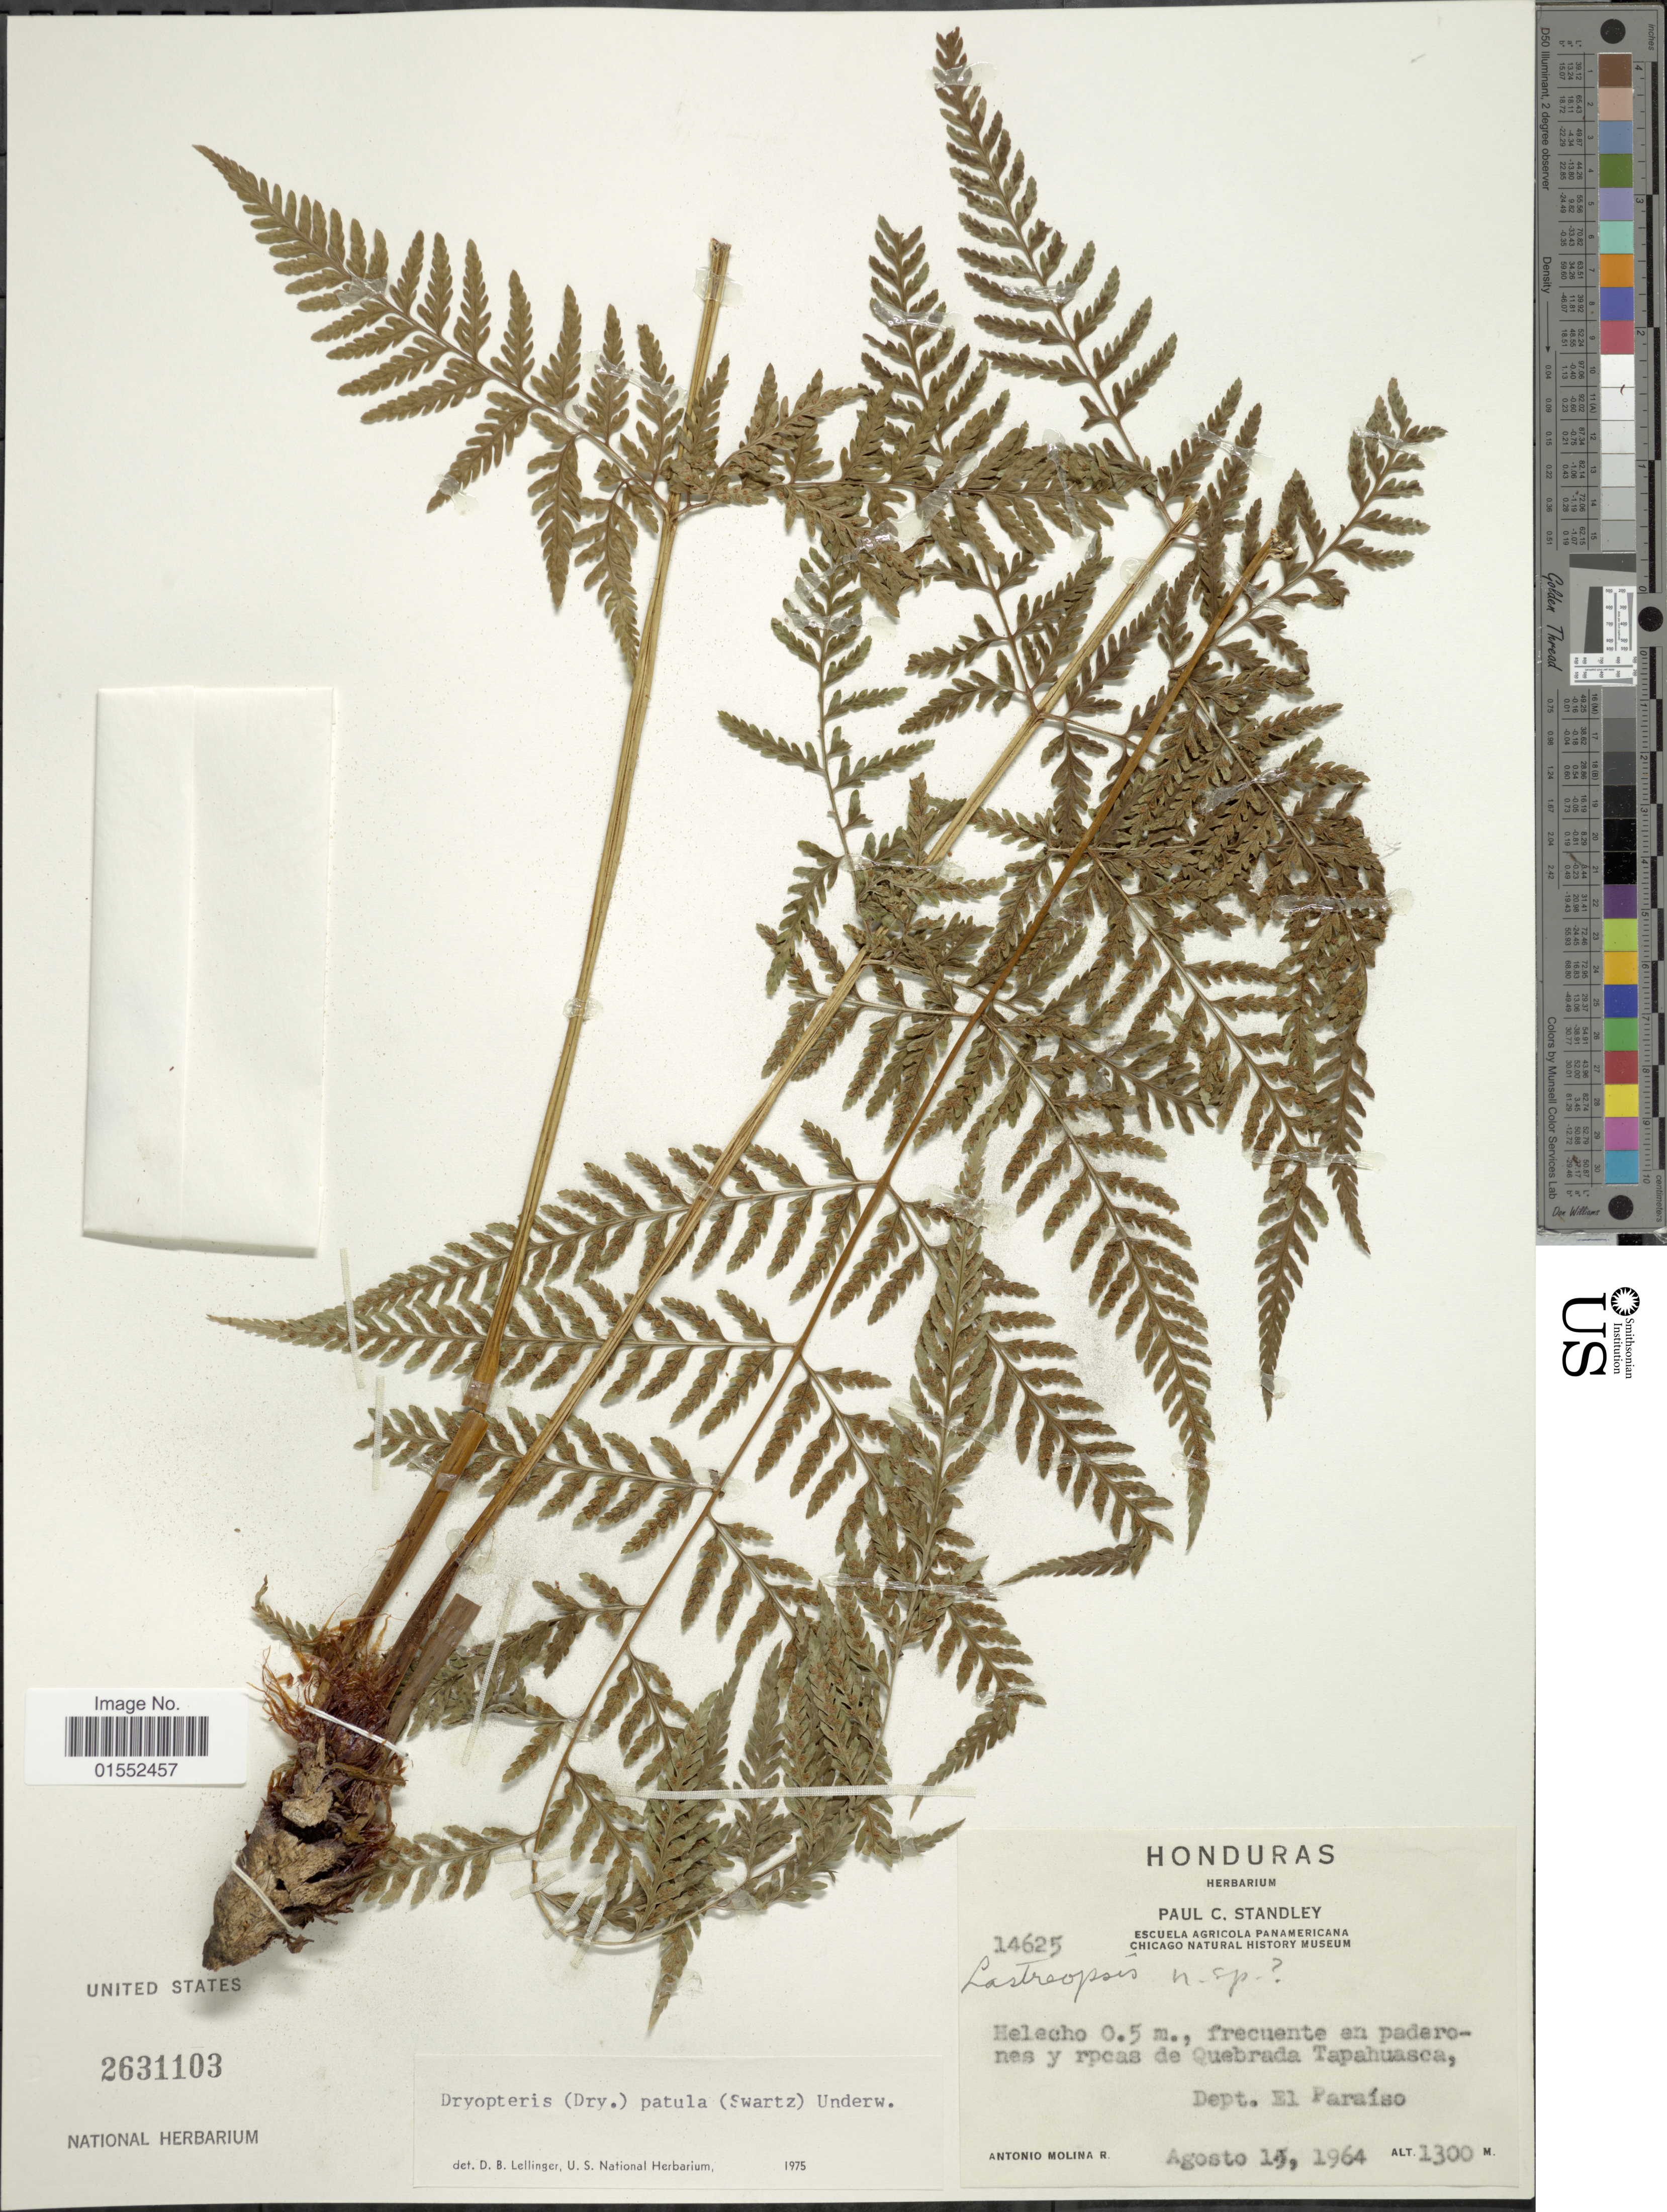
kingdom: Plantae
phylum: Tracheophyta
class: Polypodiopsida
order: Polypodiales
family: Dryopteridaceae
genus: Dryopteris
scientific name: Dryopteris patula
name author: (Sw.) Underw.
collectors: A. R. Molina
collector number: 14635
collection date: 1964-08-15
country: Honduras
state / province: El Paraíso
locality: Helecho 0.5m., frecuente en paderones y rpcas de Quebrada Tapahuasca. Dept. El Paraiso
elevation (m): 1300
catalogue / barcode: US 2631103